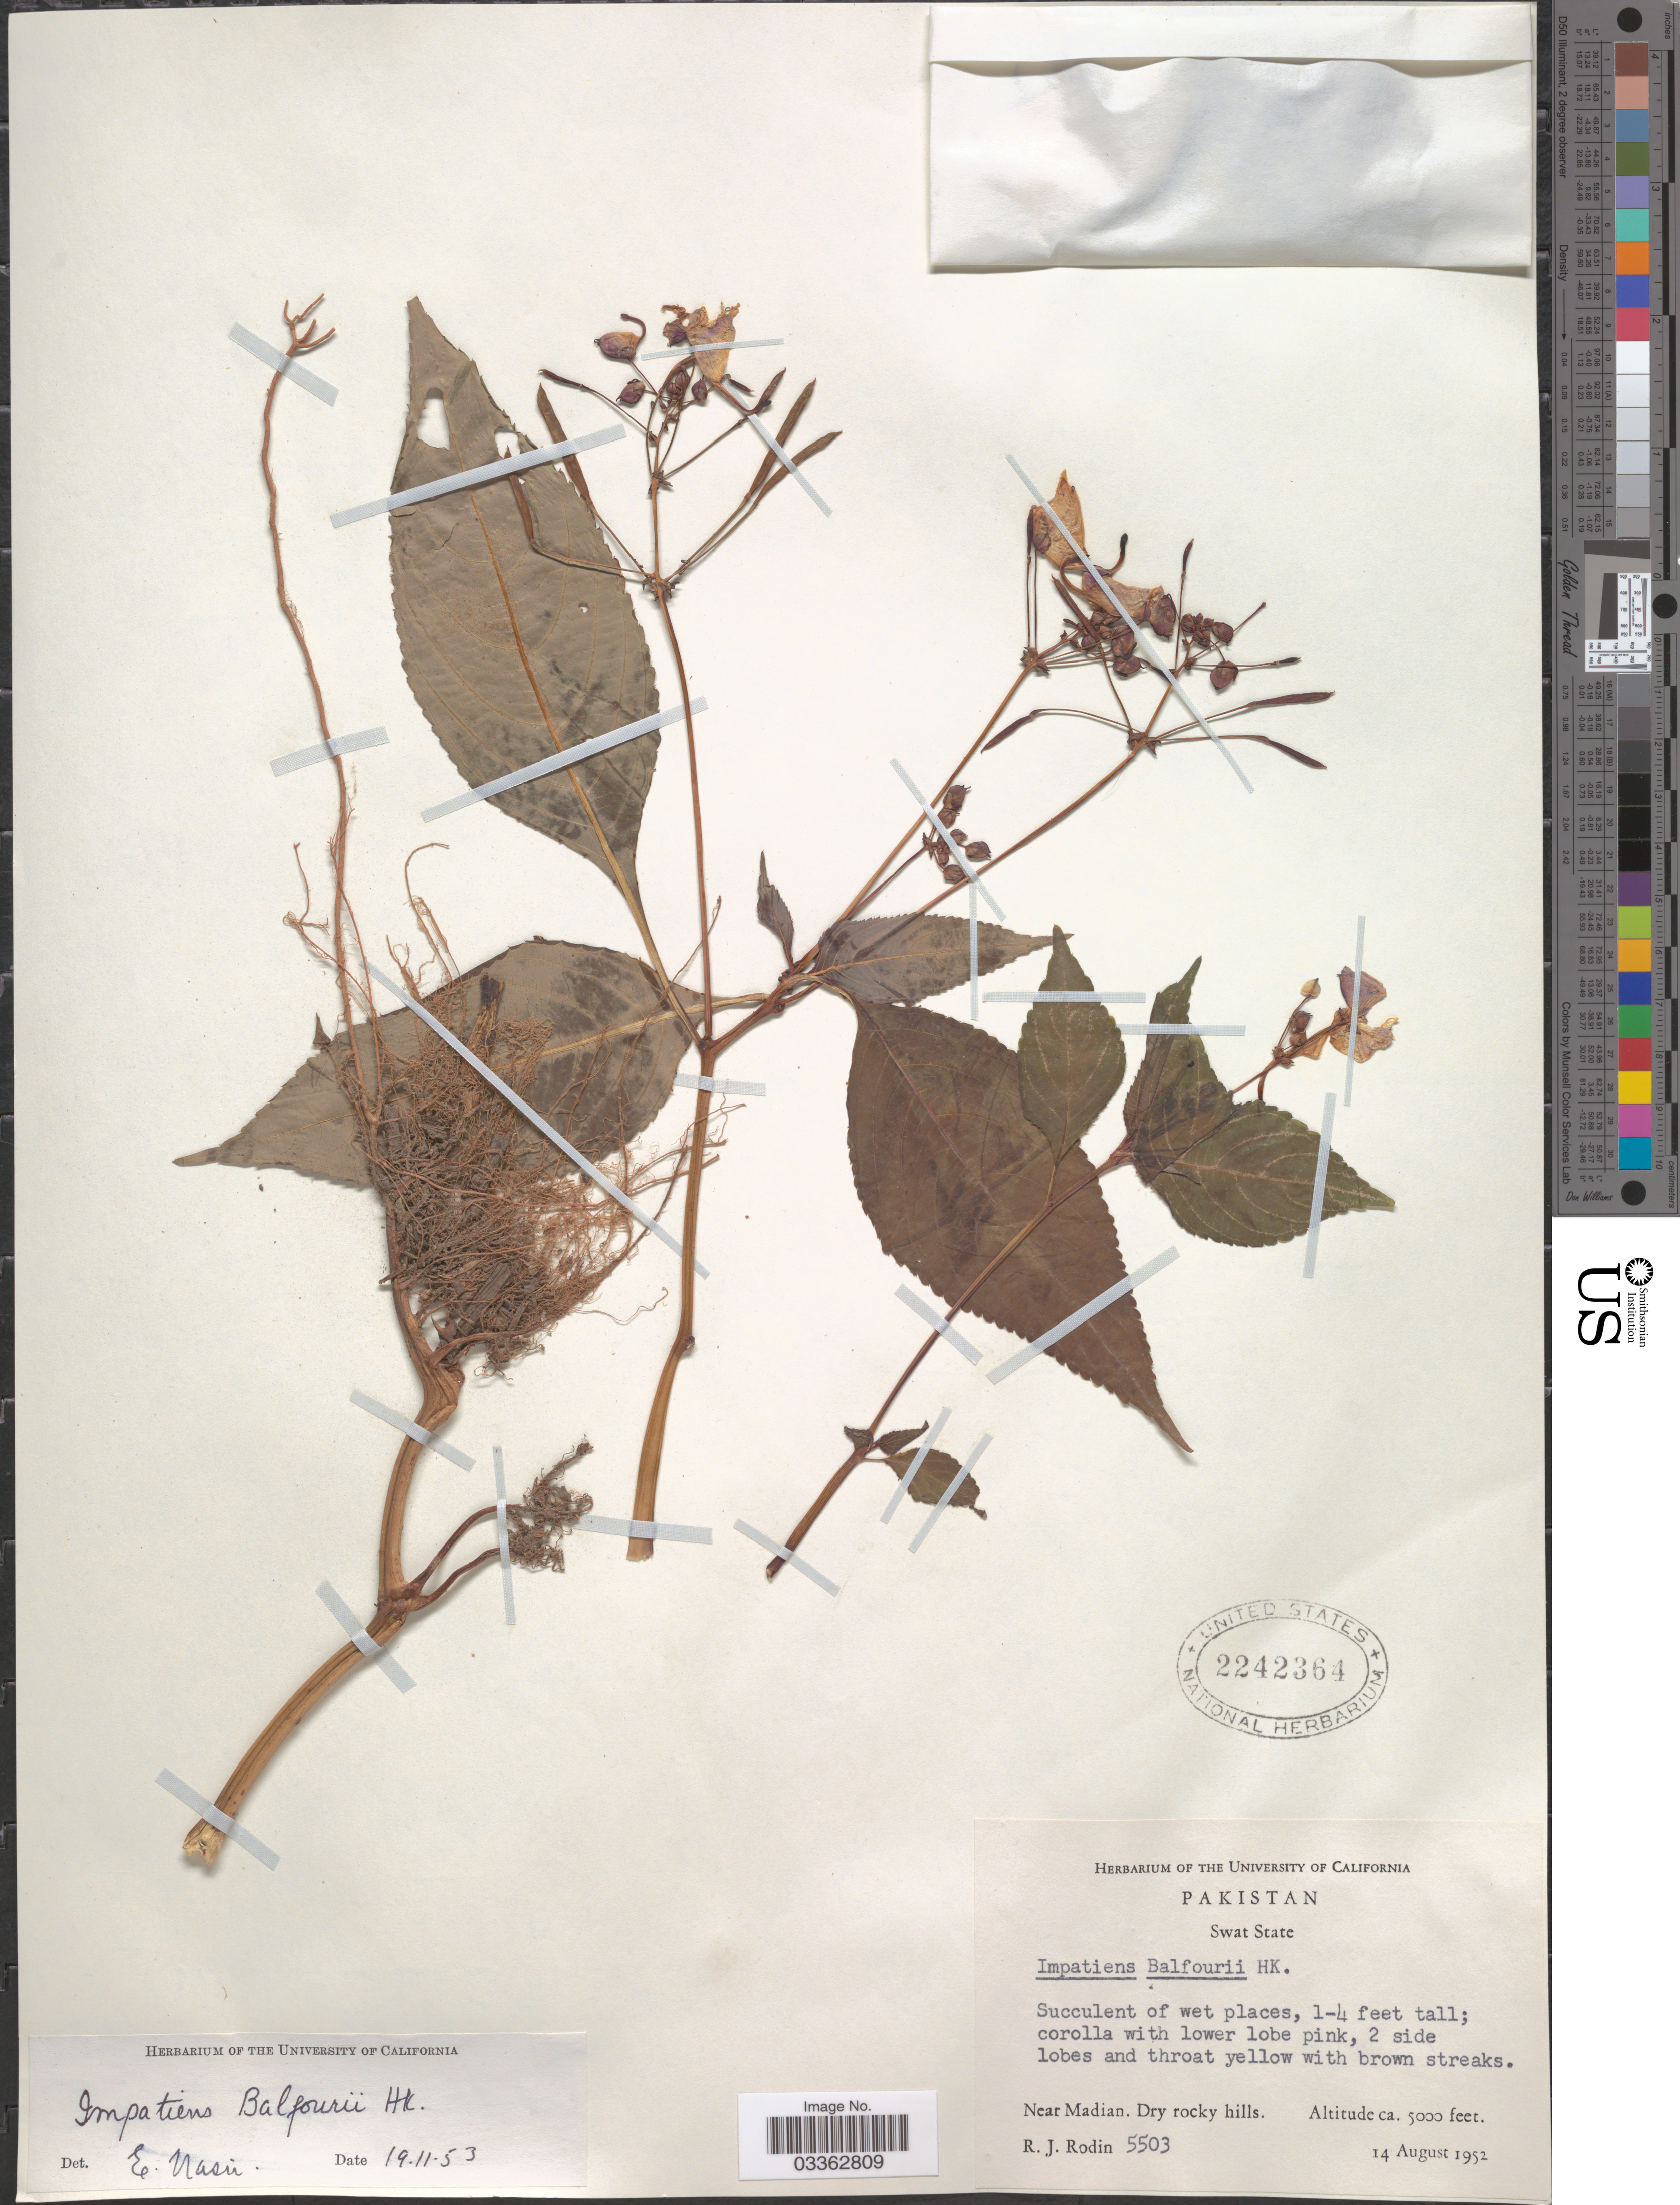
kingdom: Plantae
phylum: Tracheophyta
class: Magnoliopsida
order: Ericales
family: Balsaminaceae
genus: Impatiens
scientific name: Impatiens balfourii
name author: Hook. f.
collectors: R. J. Rodin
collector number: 5503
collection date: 1952-08-14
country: Pakistan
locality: Swat State. Near Madian.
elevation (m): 1524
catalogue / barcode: US 2242364